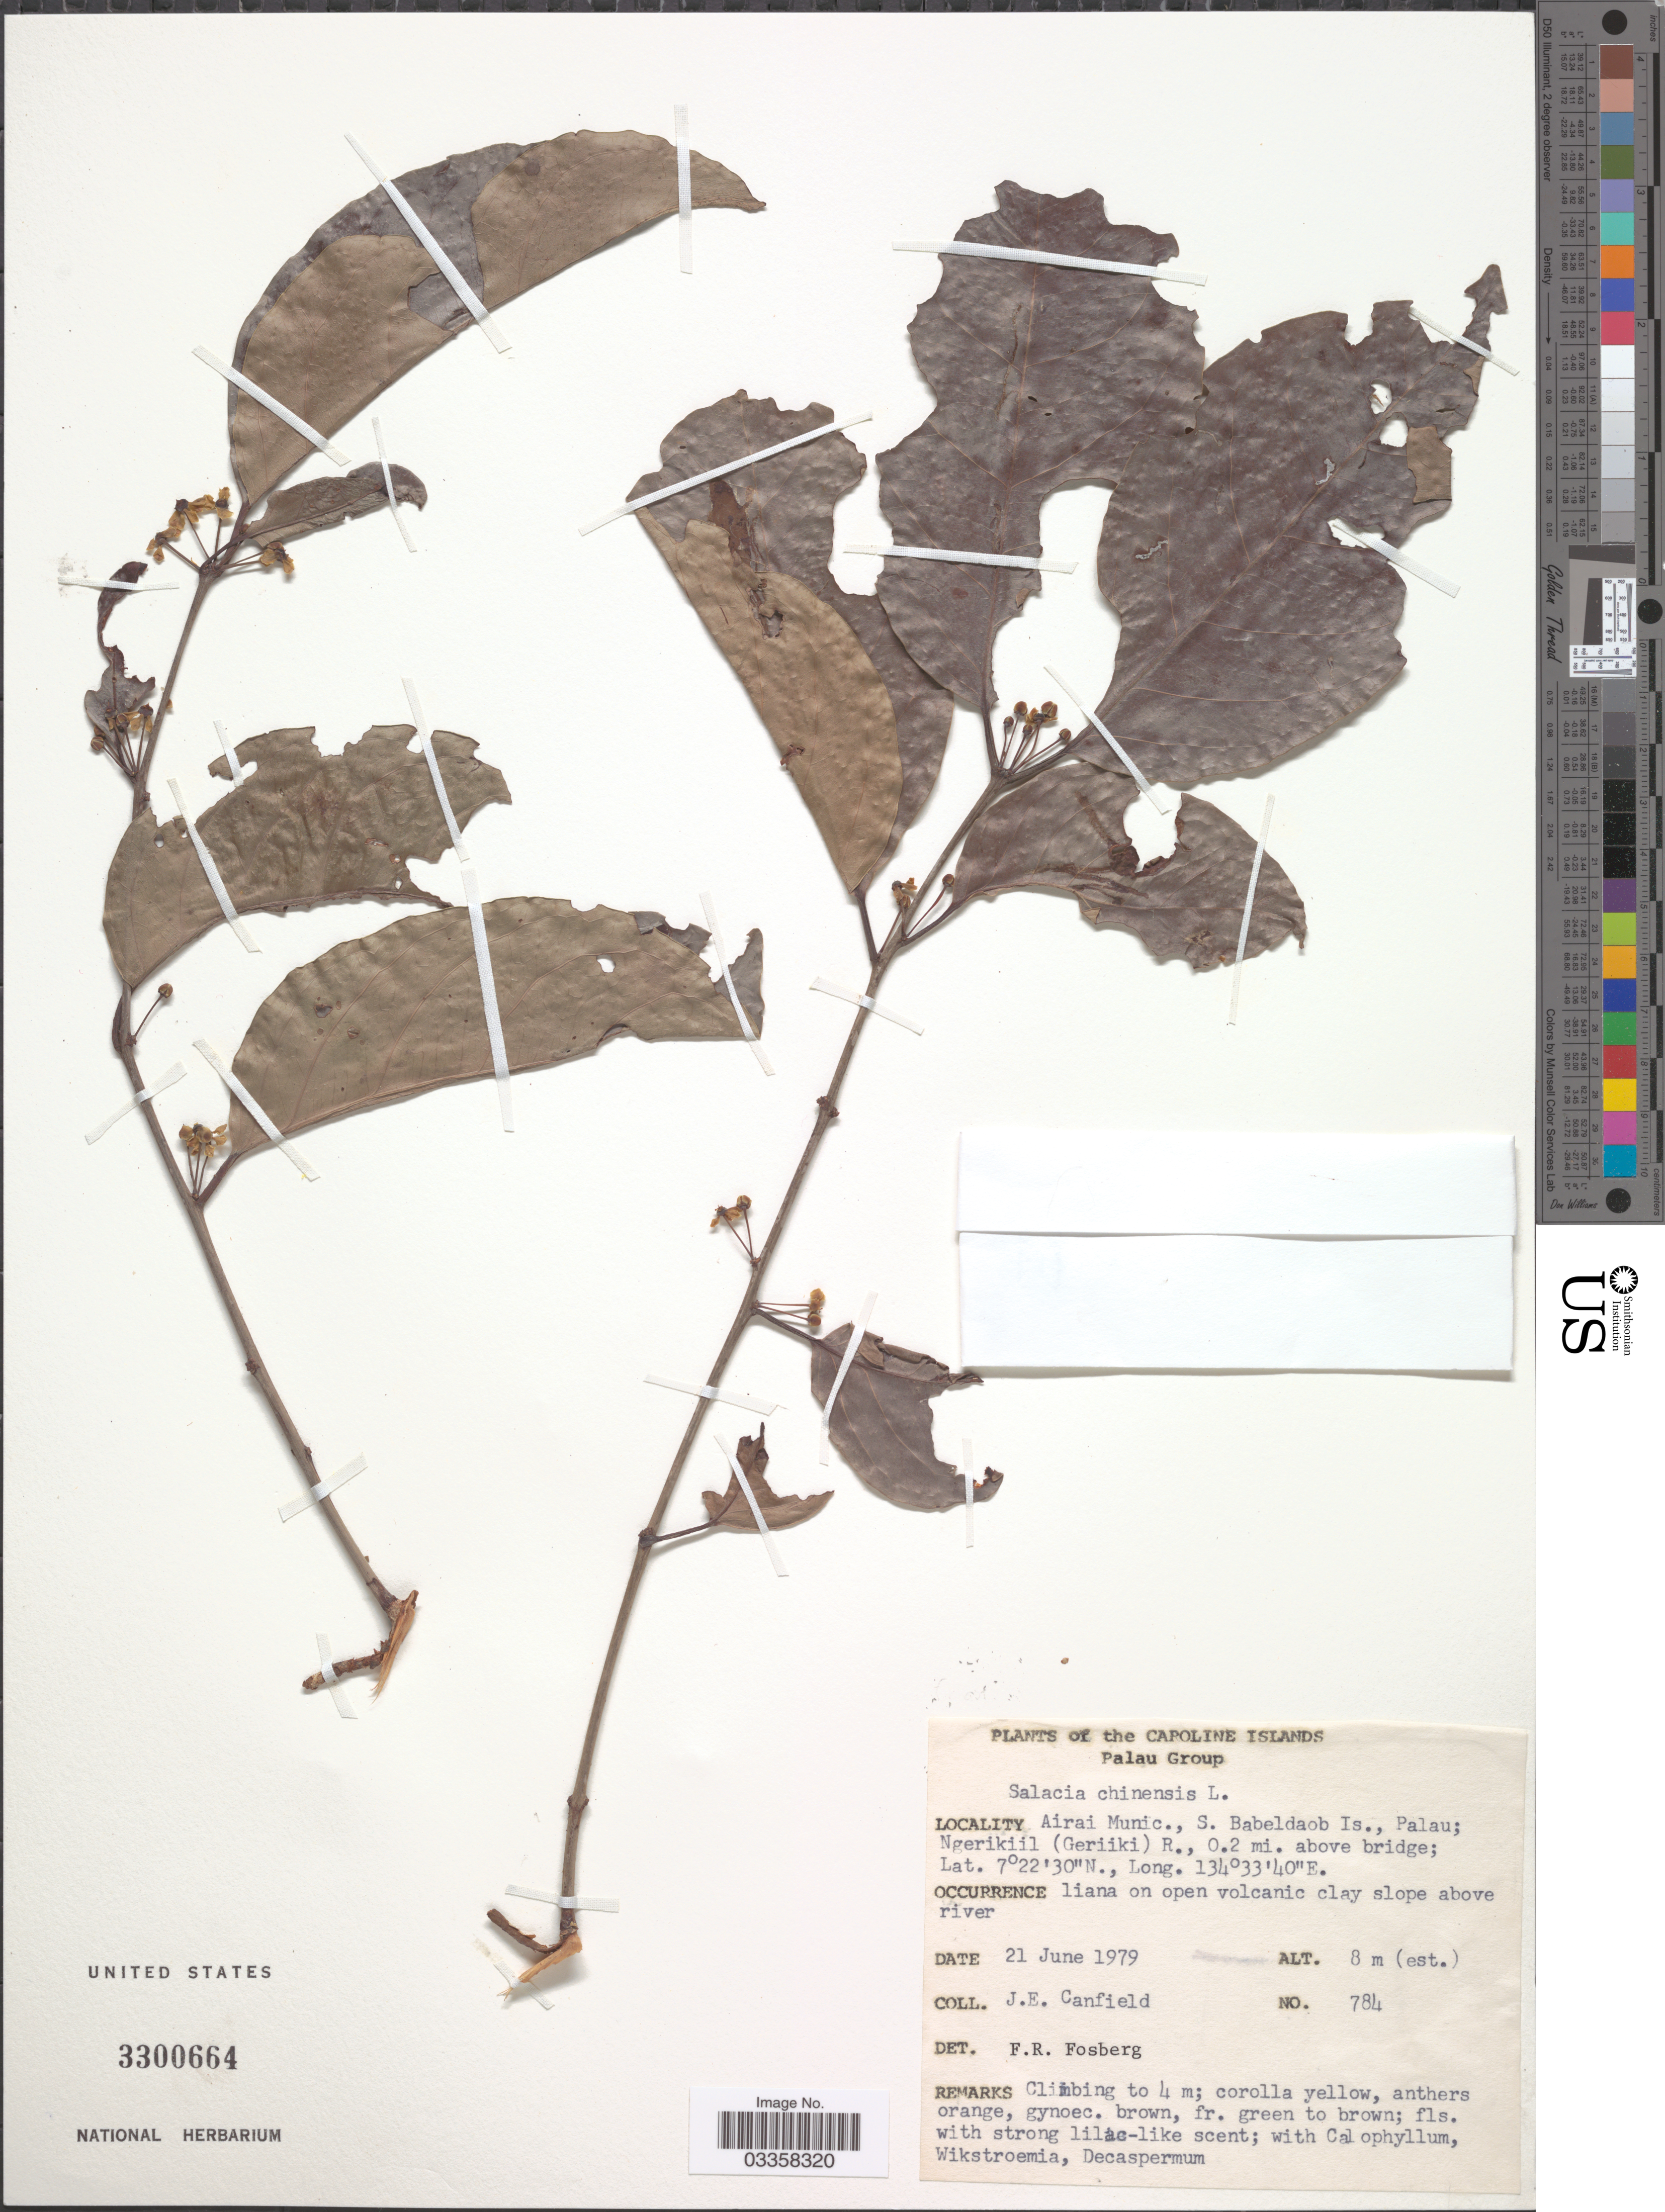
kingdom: Plantae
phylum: Tracheophyta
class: Magnoliopsida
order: Celastrales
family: Celastraceae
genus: Salacia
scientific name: Salacia chinensis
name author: L.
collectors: J. E. Canfield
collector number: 784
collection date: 1979-06-21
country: Palau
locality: The Caroline Islands. Palau Group. Airai Munic., S. Babeldaob Is., Palau; Ngerikiil (Geriiki) R., 0.2 mi. above bridge.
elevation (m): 8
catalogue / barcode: US 3300664